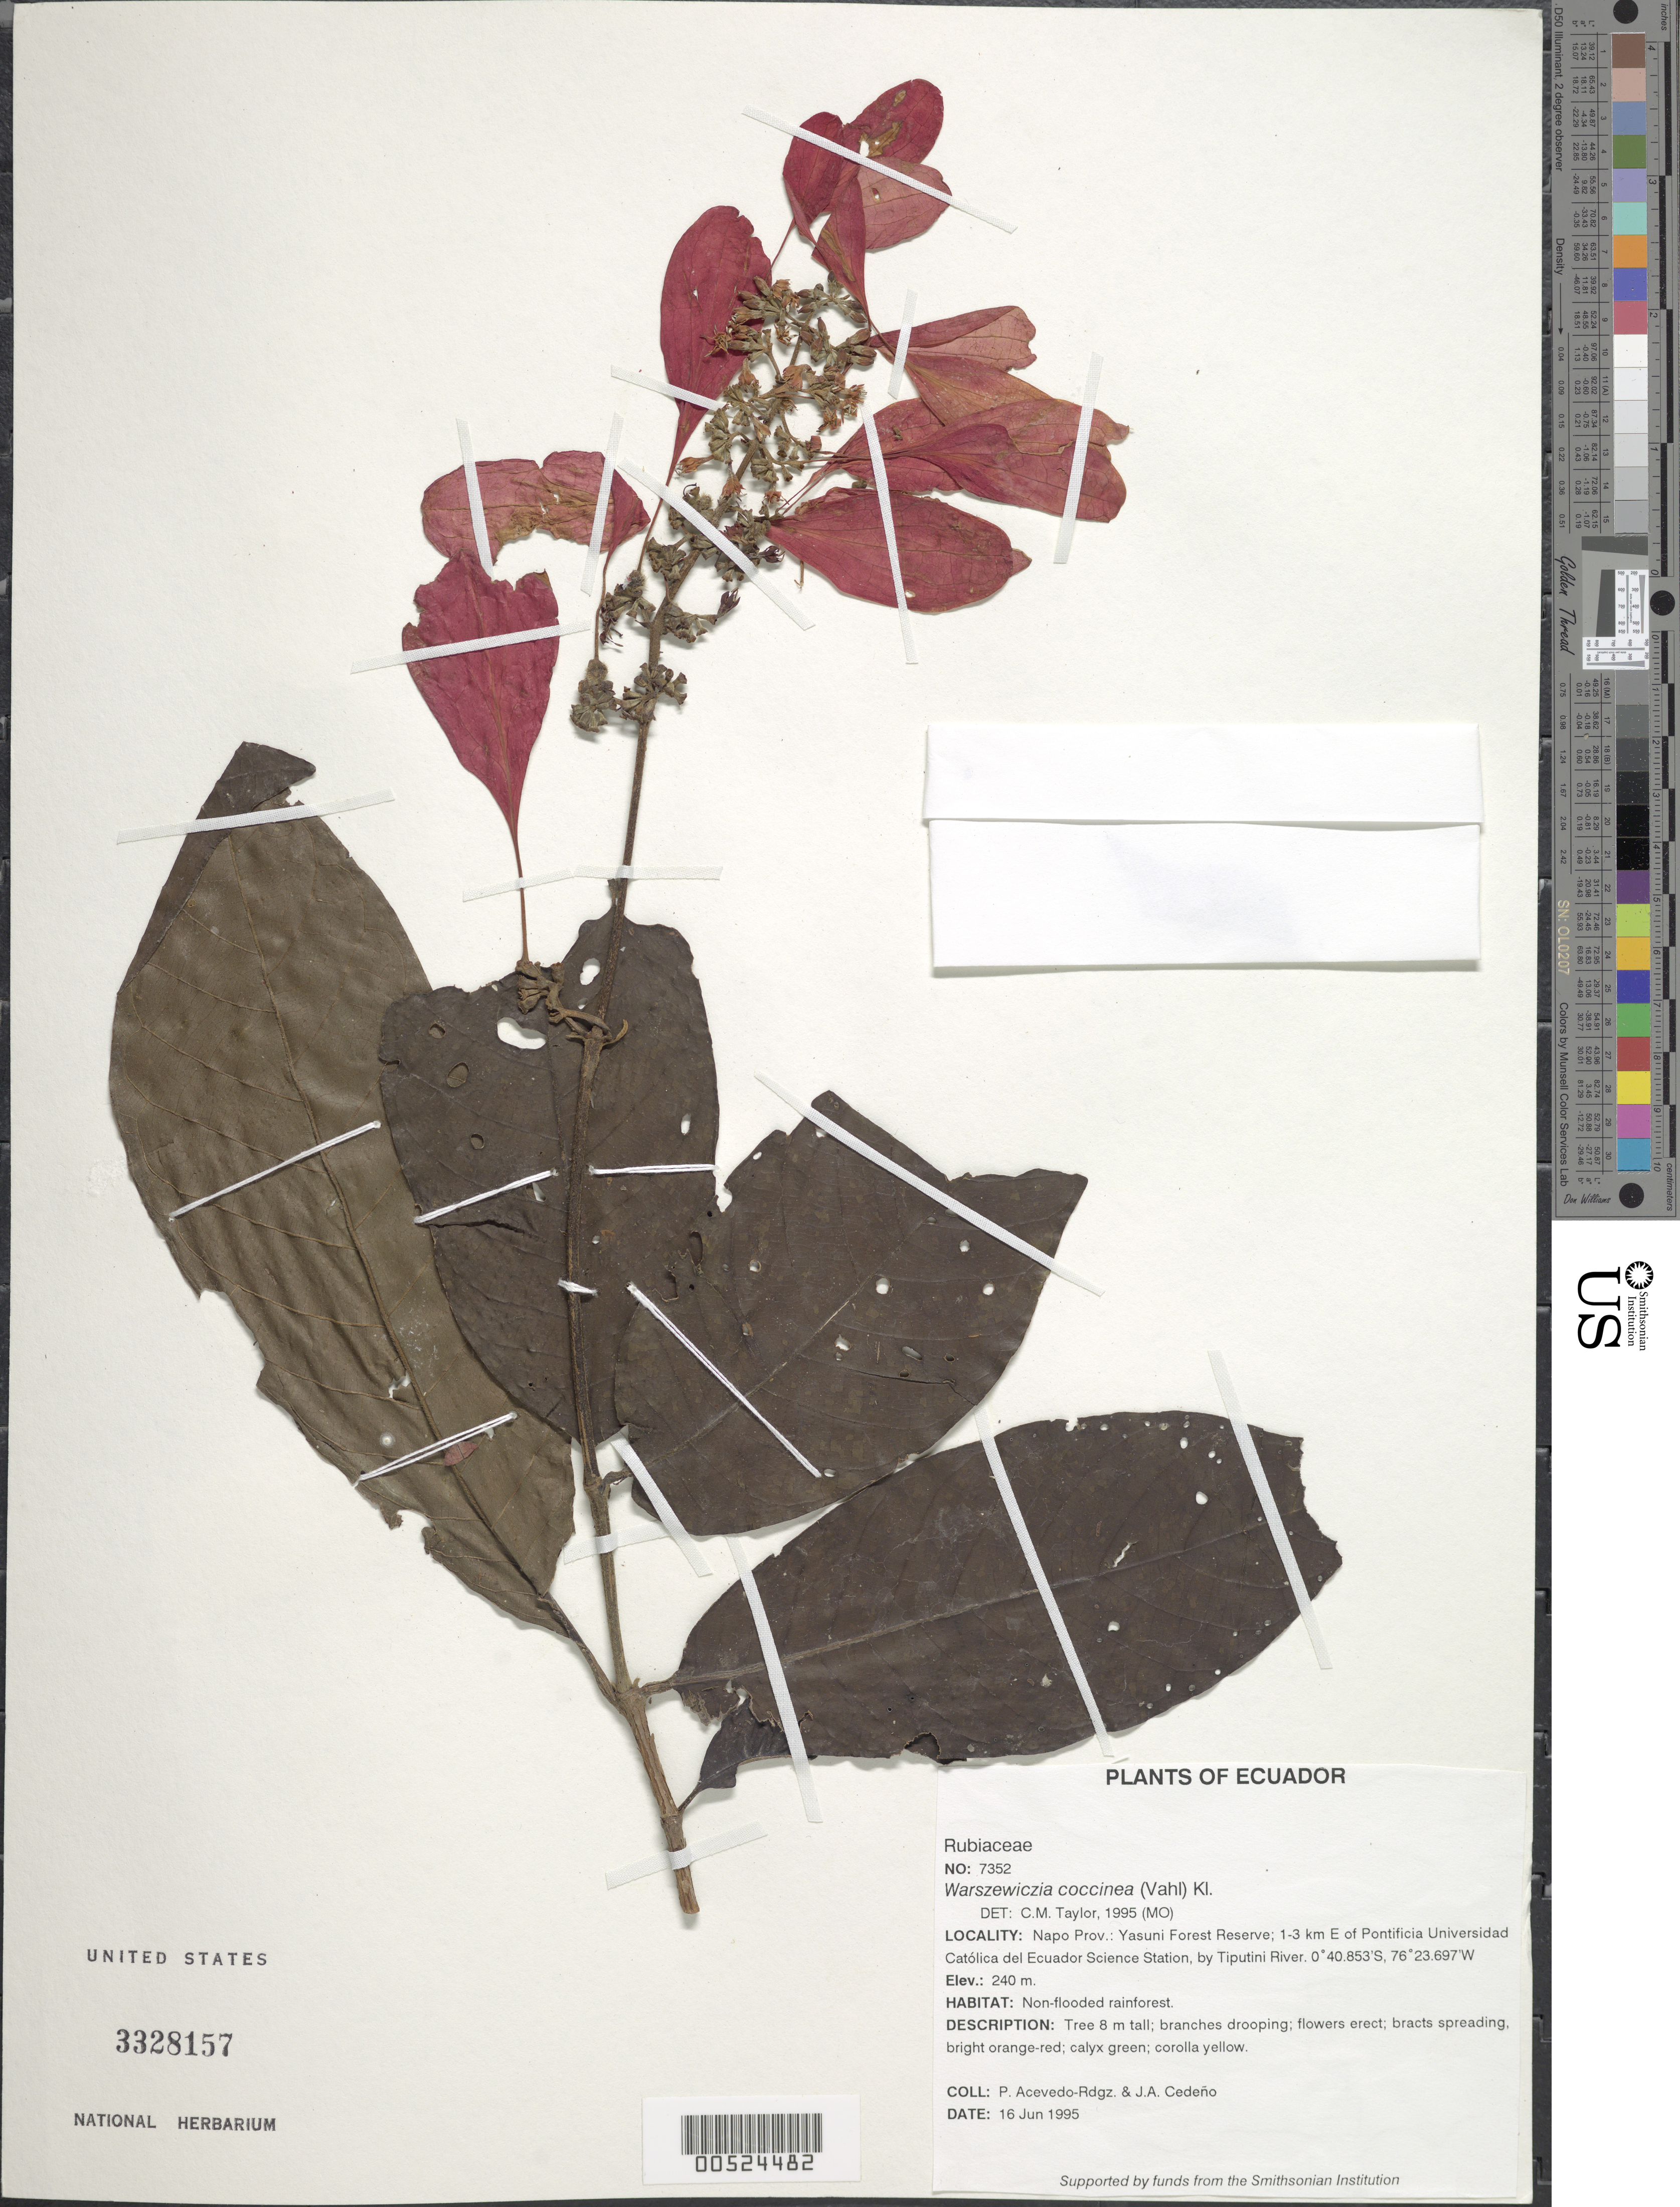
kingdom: Plantae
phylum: Tracheophyta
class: Magnoliopsida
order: Gentianales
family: Rubiaceae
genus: Warszewiczia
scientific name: Warszewiczia coccinea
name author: (Vahl) Klotzsch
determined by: Taylor, Charlotte M.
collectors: P. Acevedo-Rodr. & J. A. Cedeño M.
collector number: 7352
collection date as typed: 16 Jun 1995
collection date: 1995-06-16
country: Ecuador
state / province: Napo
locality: Napo Prov.: Yasuni Forest Reserve; 1-3 km E of Pontificia Universidad Católica del Ecuador Science Station by Tiputini River.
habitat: Non-flooded rainforest.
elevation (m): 240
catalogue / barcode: US 3328157